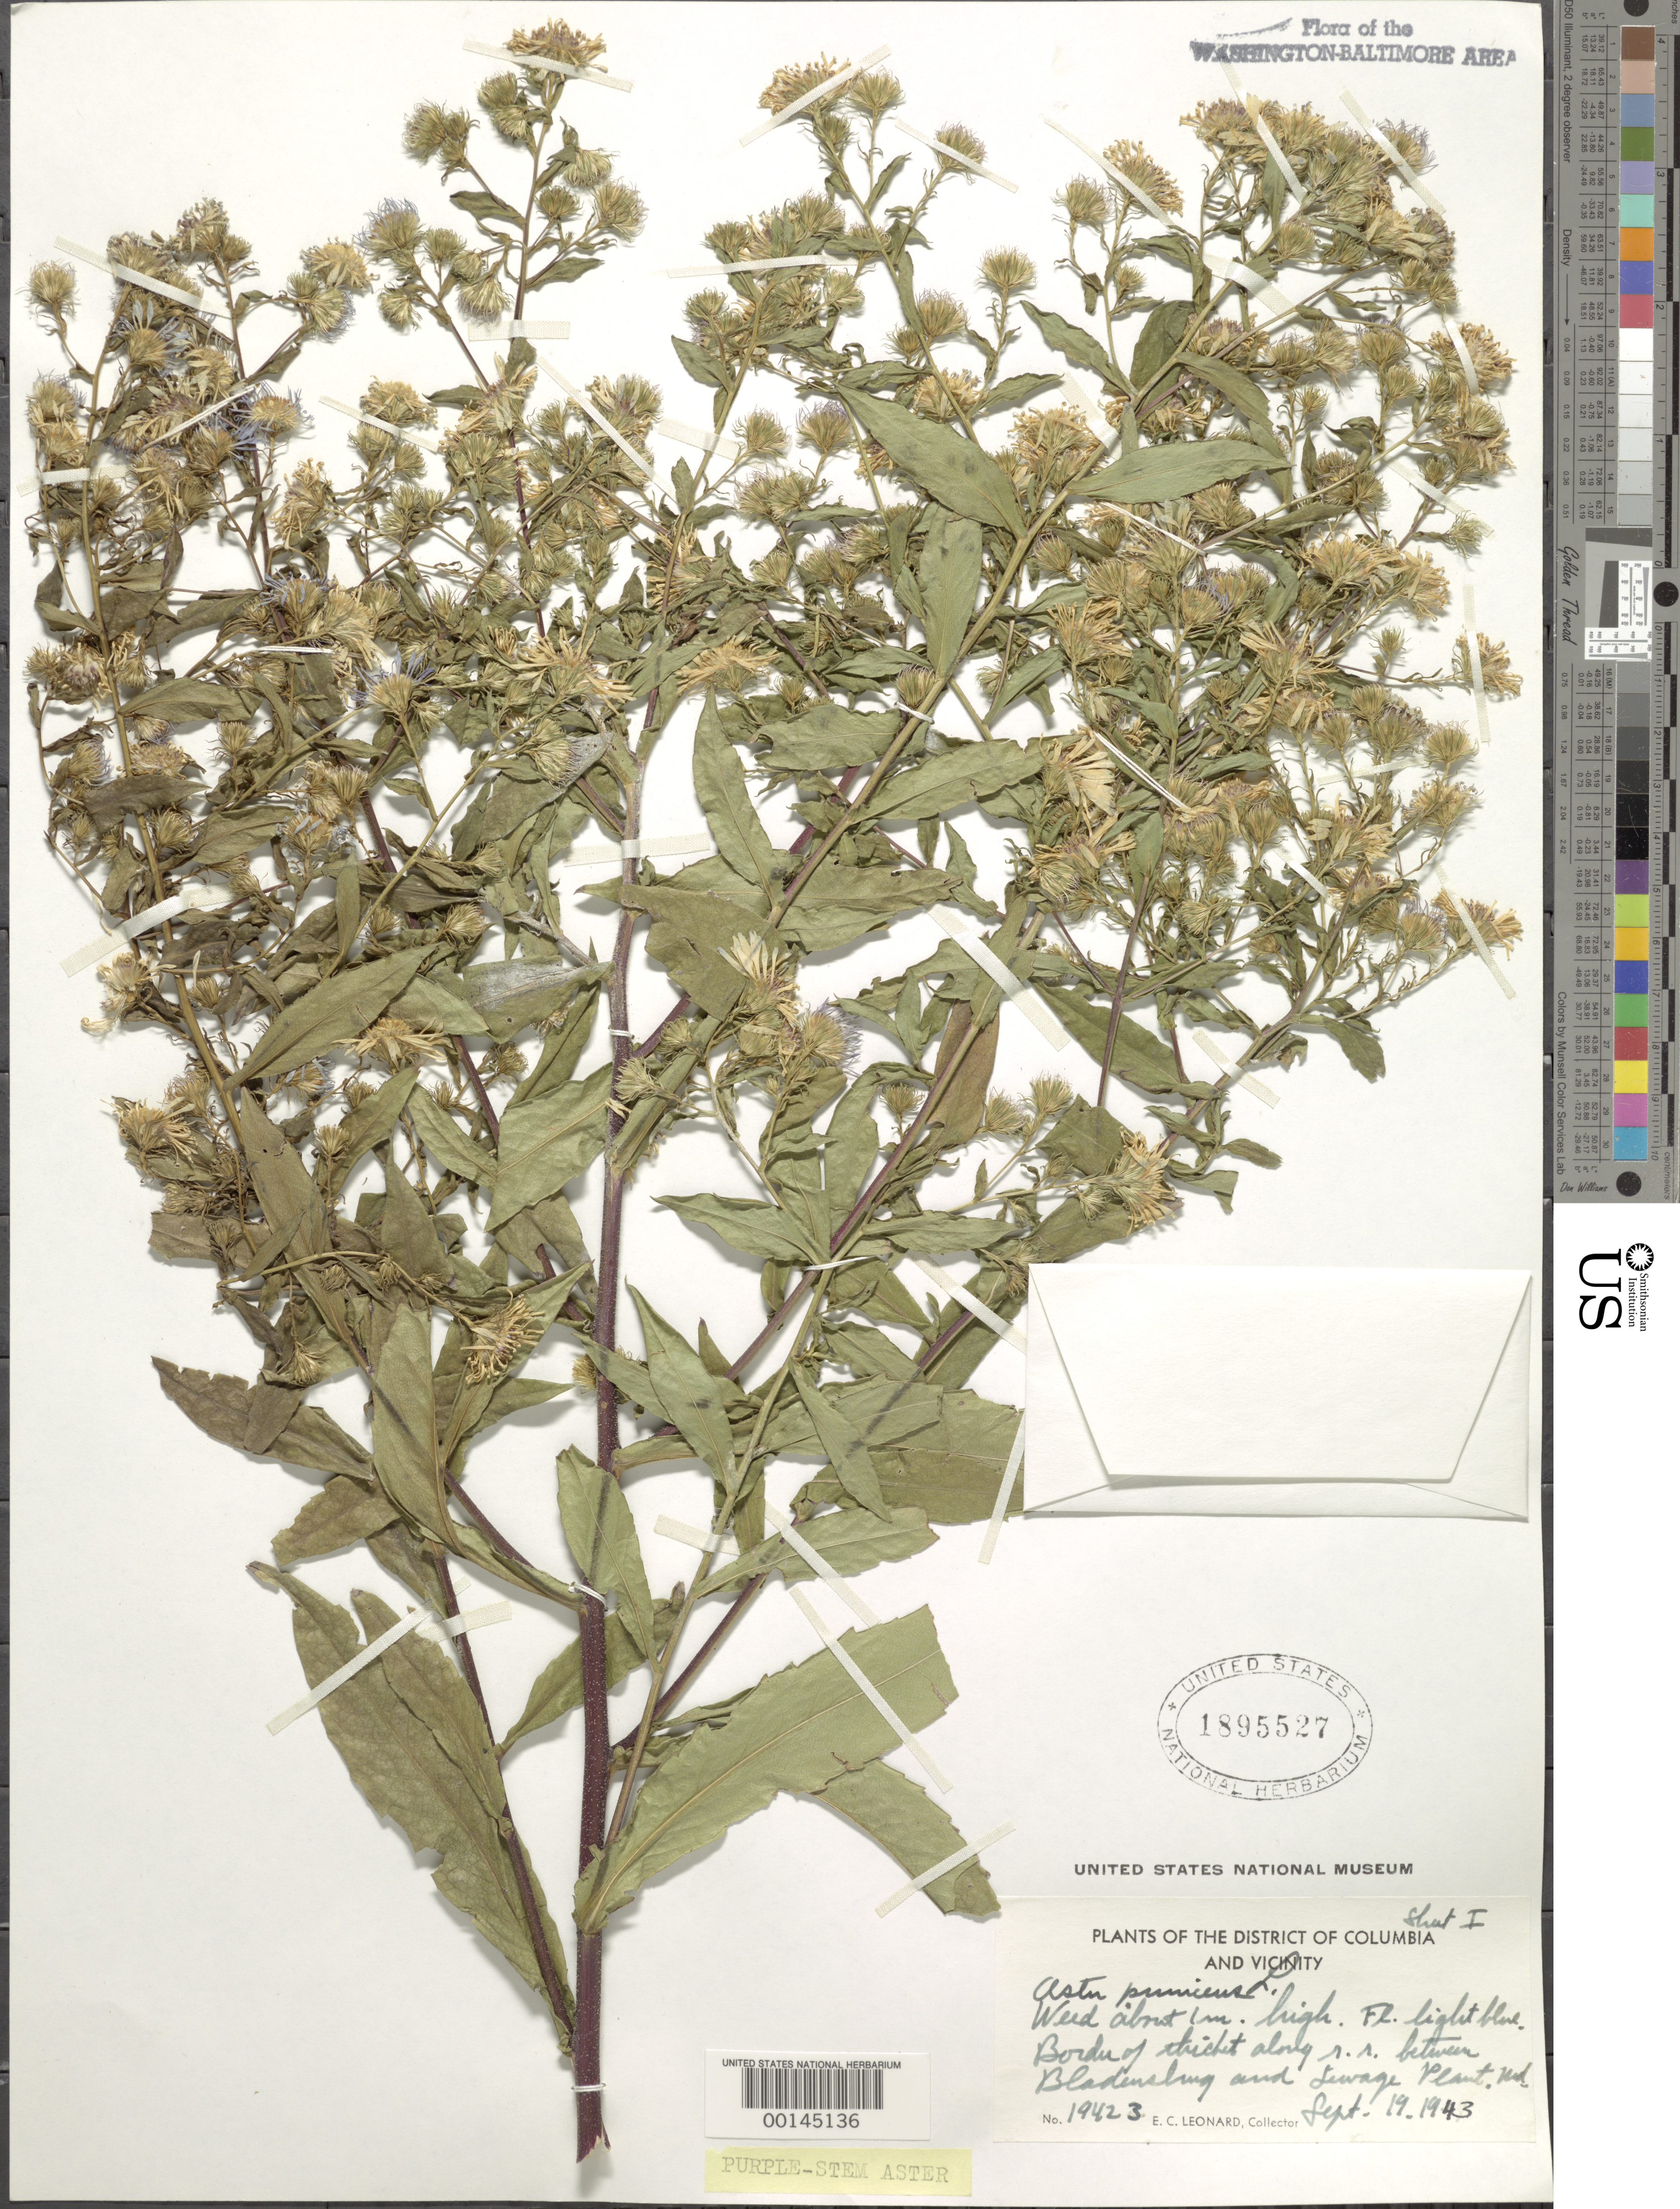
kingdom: Plantae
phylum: Tracheophyta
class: Magnoliopsida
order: Asterales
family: Asteraceae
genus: Symphyotrichum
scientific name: Symphyotrichum puniceum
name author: (L.) Á. Löve & D. Löve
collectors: E. C. Leonard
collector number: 19423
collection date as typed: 19 Sep 1943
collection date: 1943-09-19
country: United States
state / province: Maryland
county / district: Prince George's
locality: between Bladensburg and Sewage Plant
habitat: Border of thicket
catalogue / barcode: US 1895527